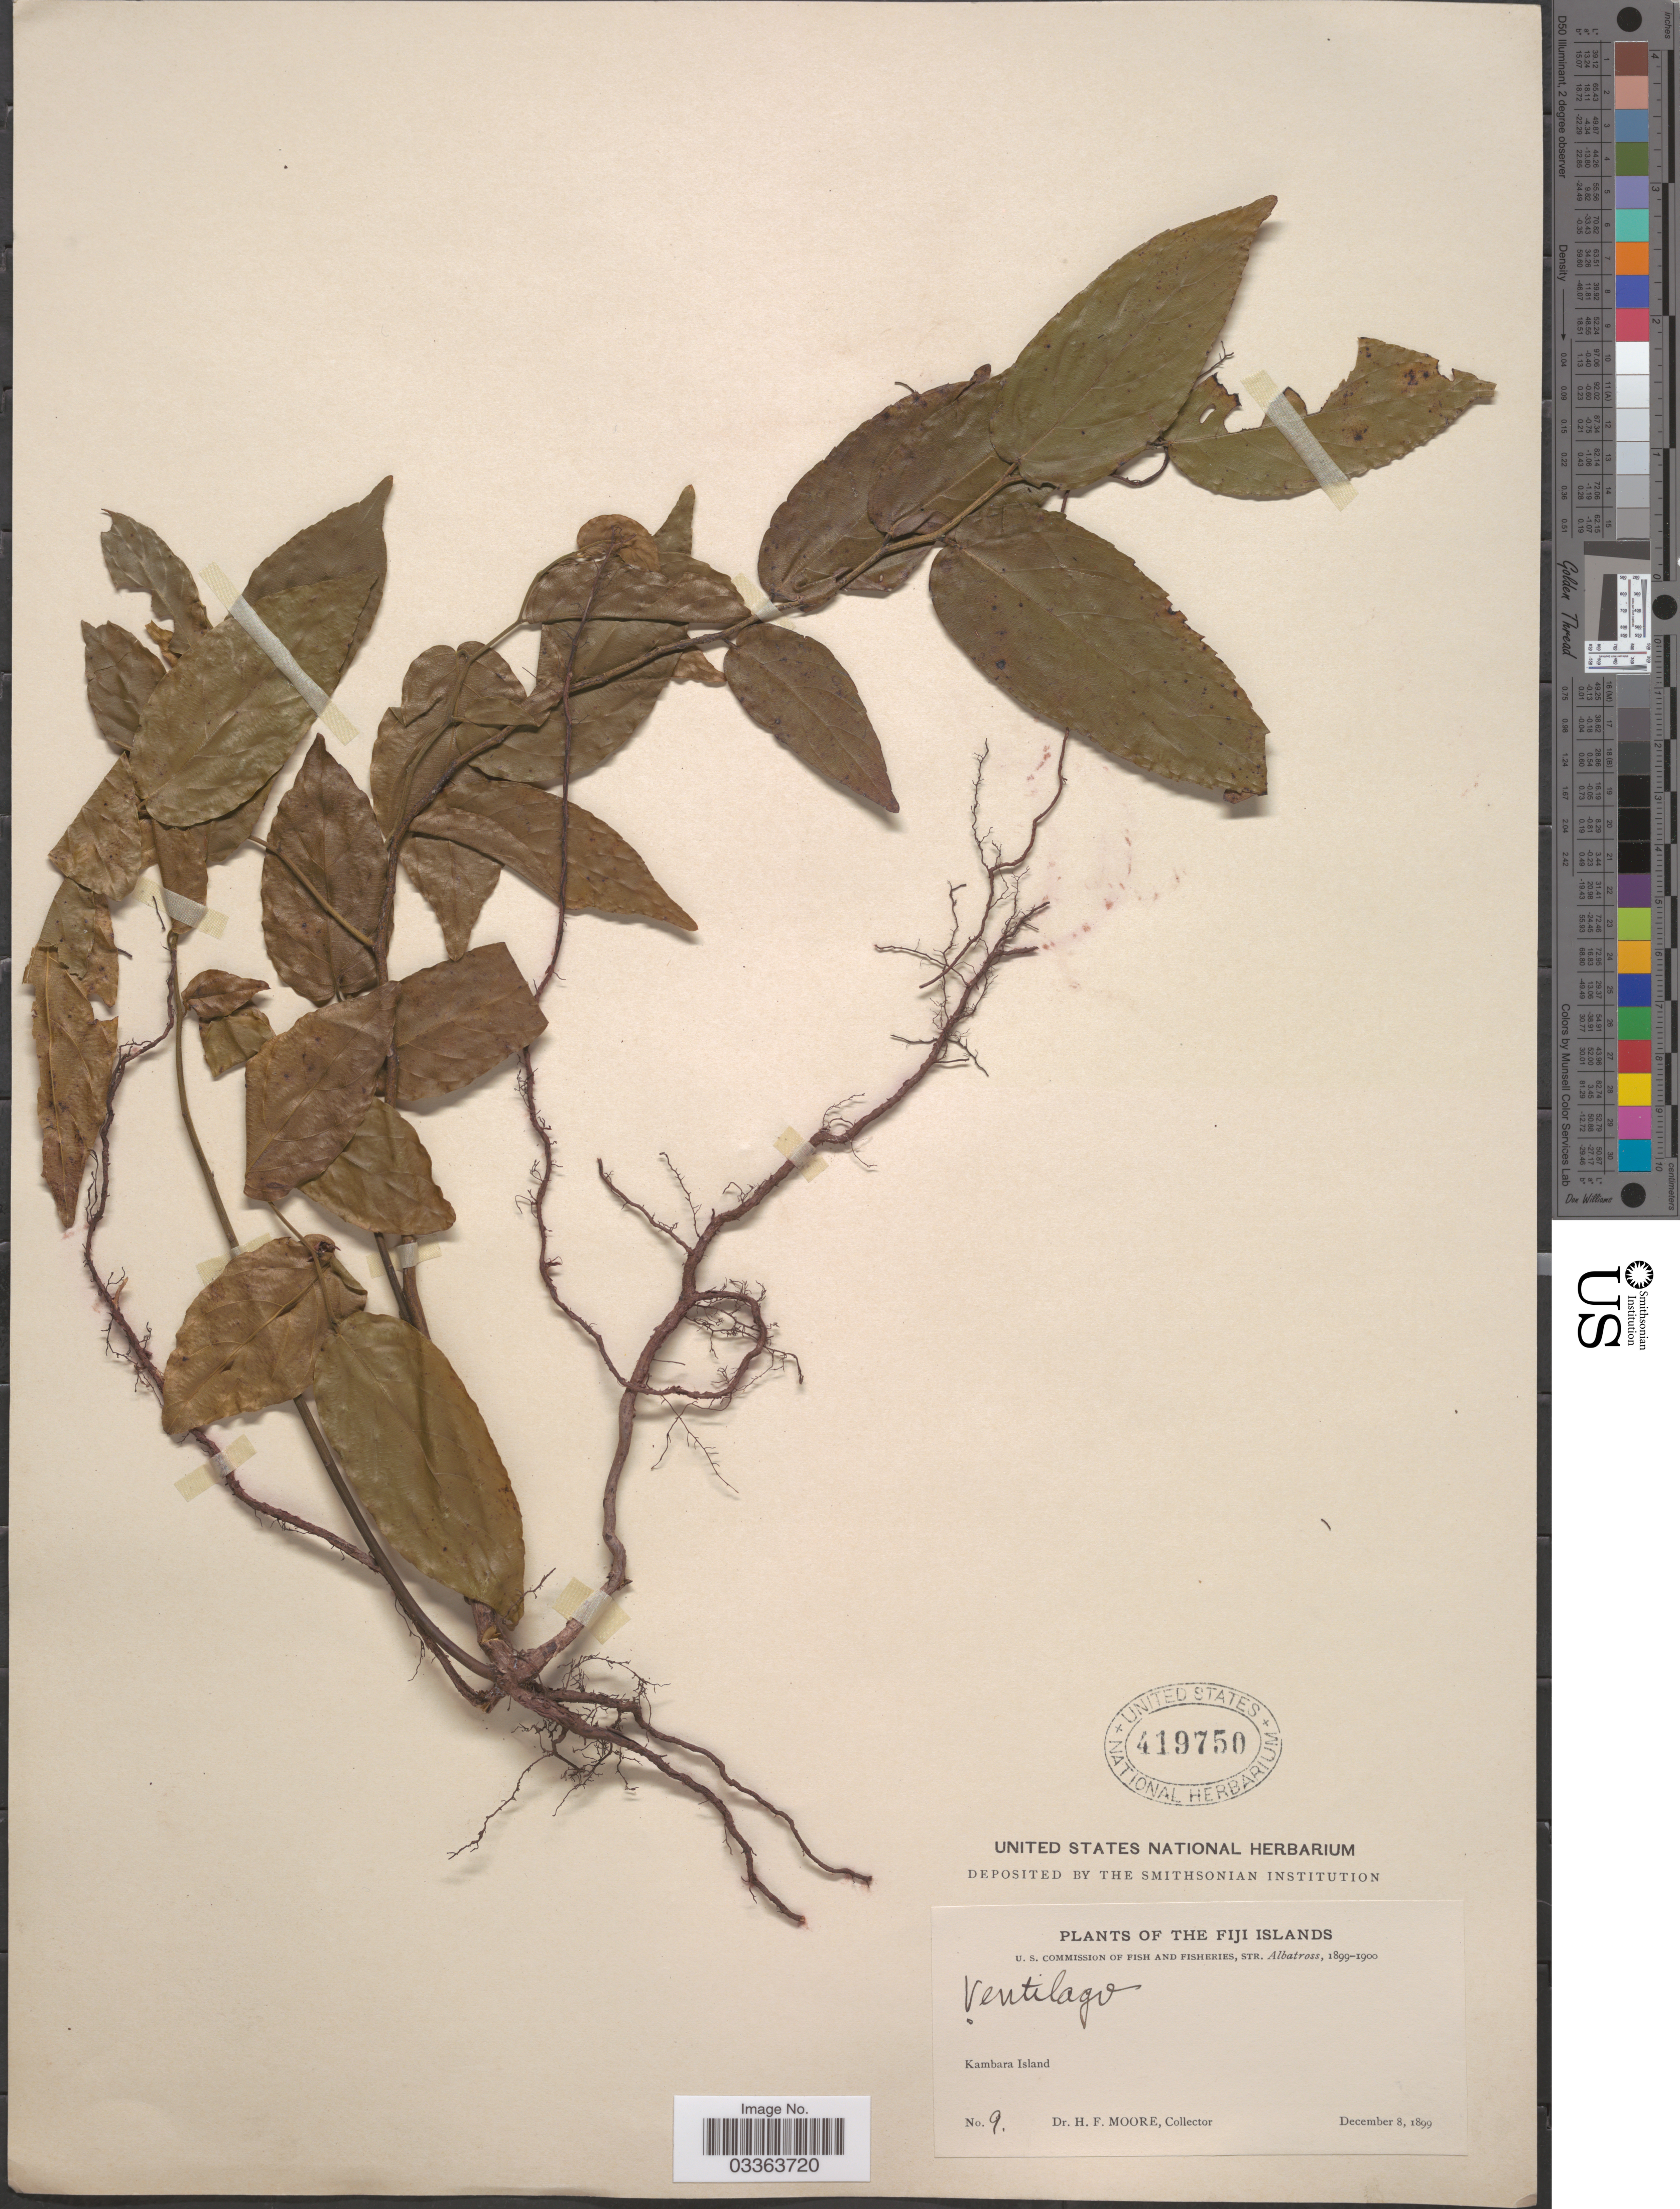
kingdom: Plantae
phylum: Tracheophyta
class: Magnoliopsida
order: Rosales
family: Rhamnaceae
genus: Ventilago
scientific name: Ventilago vitiensis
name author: A. Gray in Wilkes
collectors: H. F. Moore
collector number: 9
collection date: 1899-12-08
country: Fiji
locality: The Fiji Islands. Kambara Island.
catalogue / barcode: US 419750